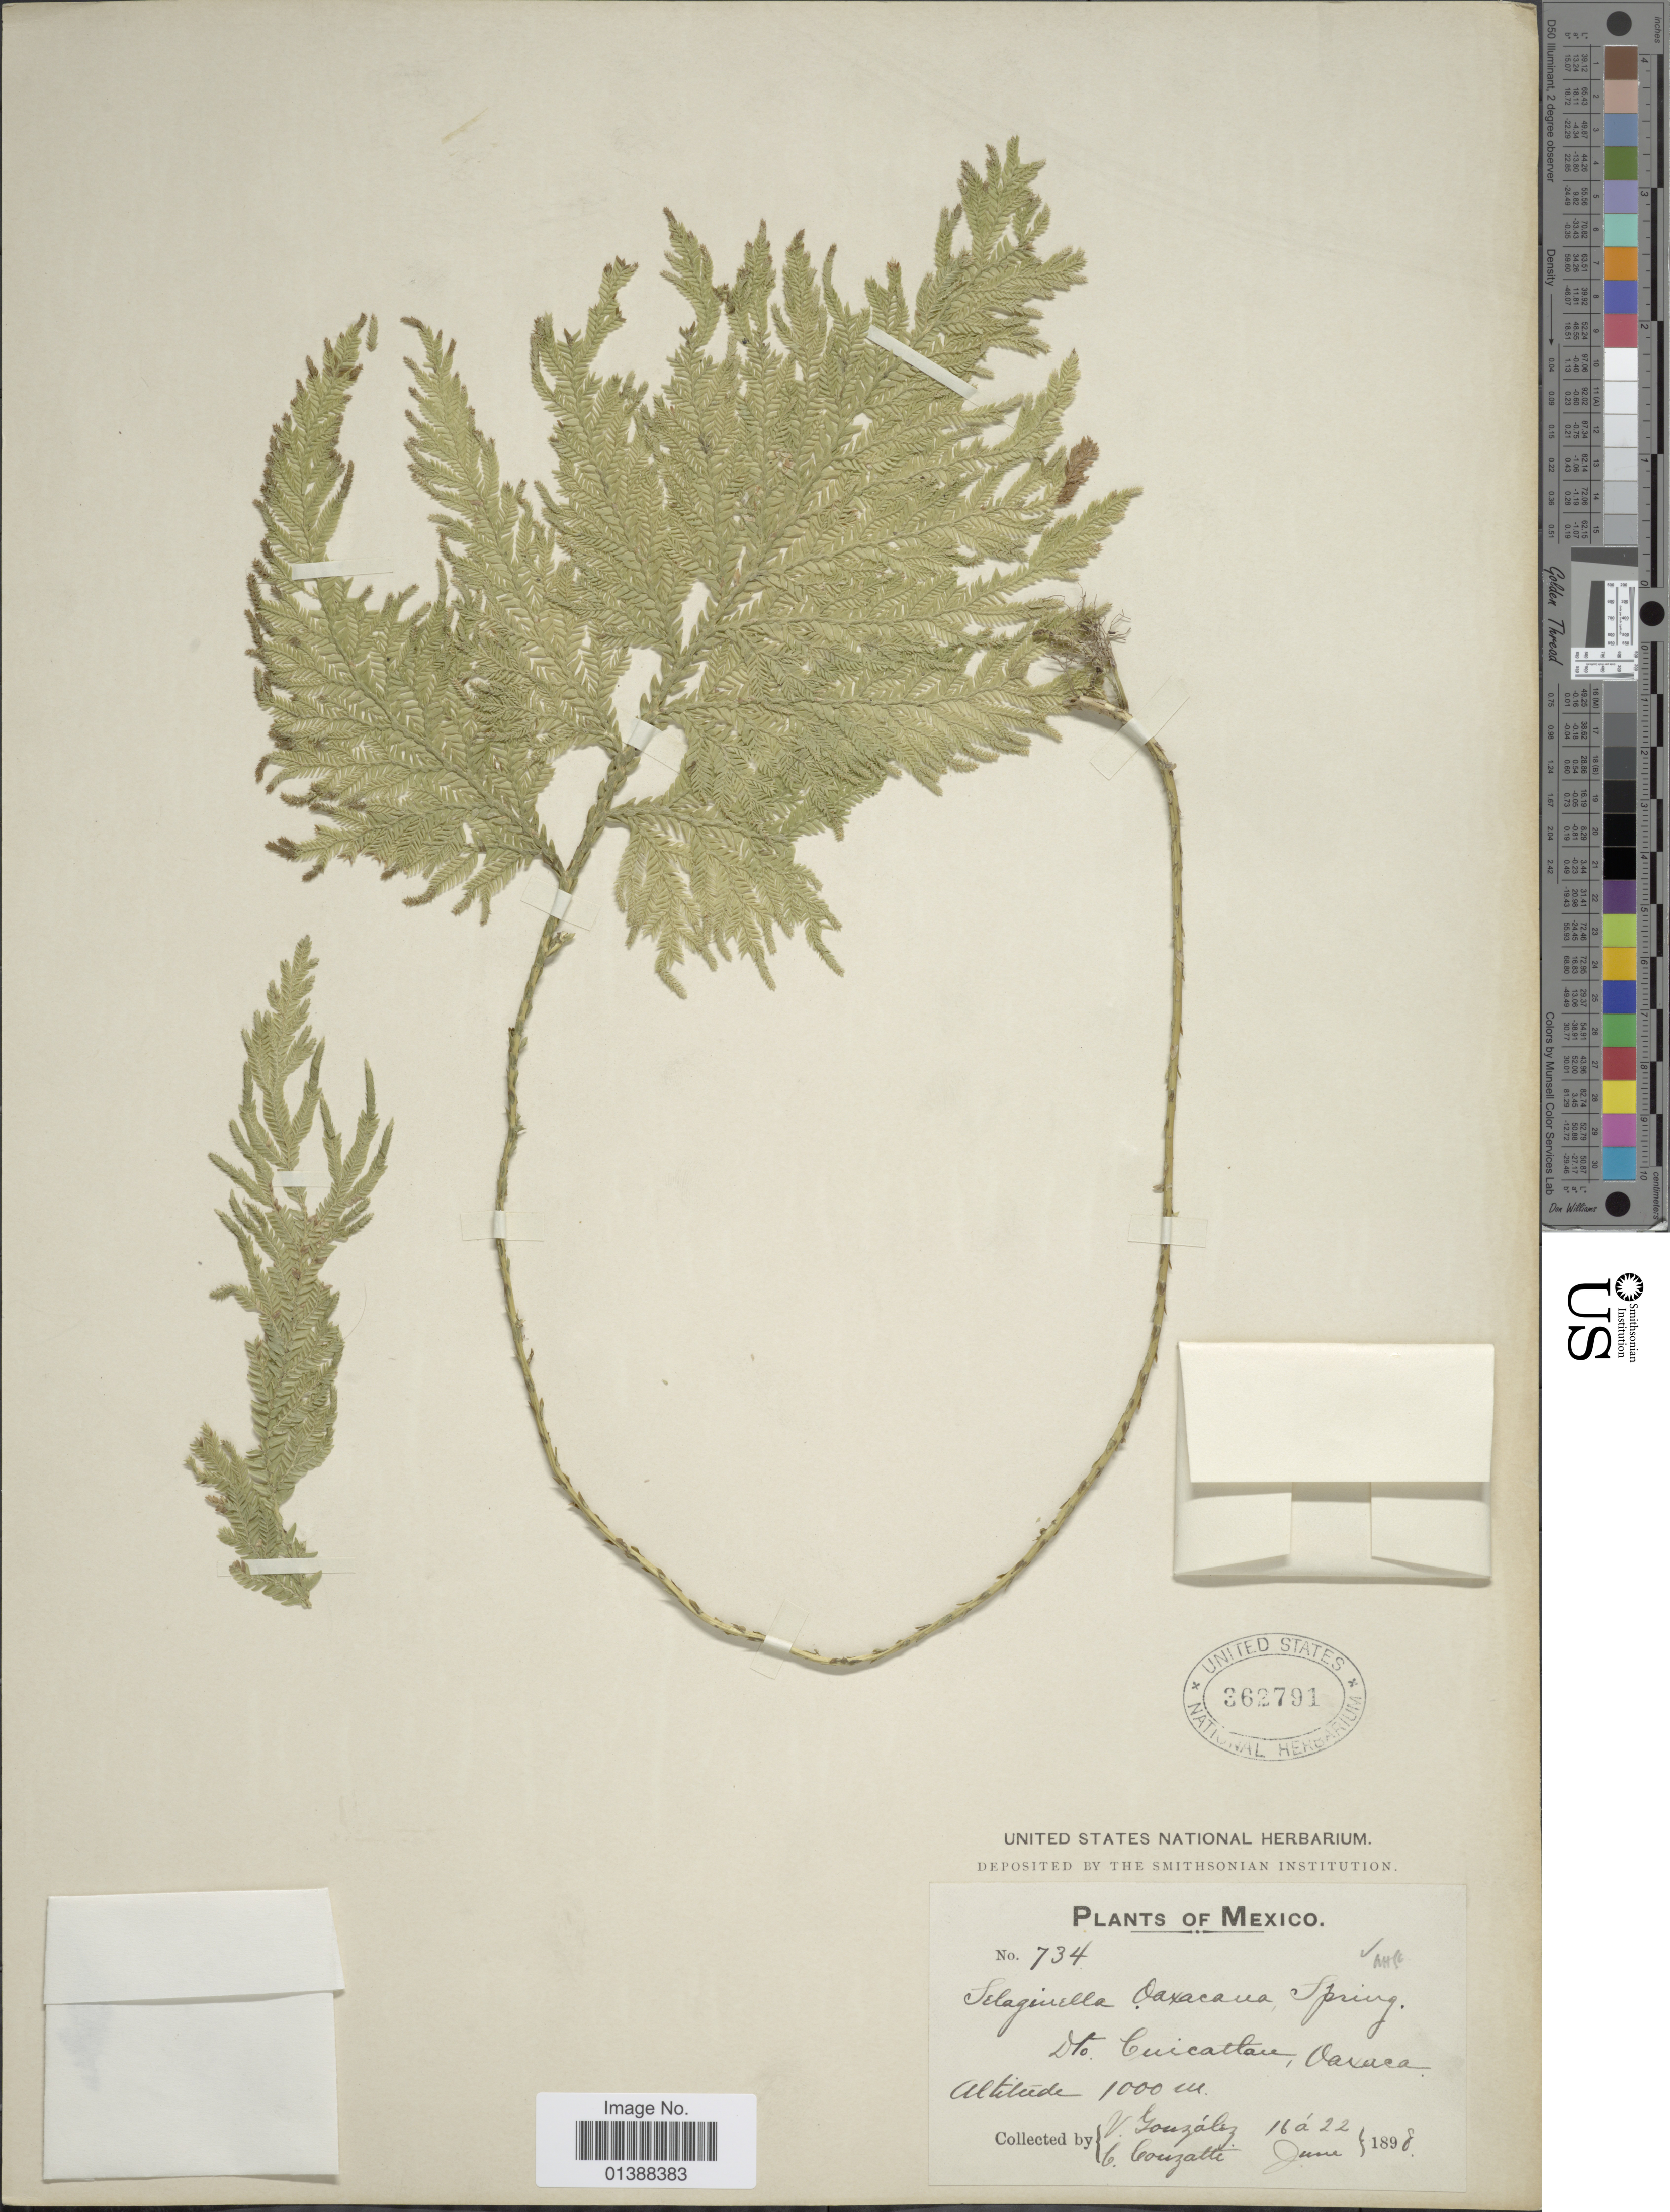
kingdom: Plantae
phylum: Tracheophyta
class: Lycopodiopsida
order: Selaginellales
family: Selaginellaceae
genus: Selaginella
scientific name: Selaginella oaxacana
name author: Spring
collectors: V. González & C. Conzatti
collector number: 734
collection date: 1898-06-16/1898-06-22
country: Mexico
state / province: Oaxaca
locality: Dto Cuicatlan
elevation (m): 1000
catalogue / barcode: US 362791